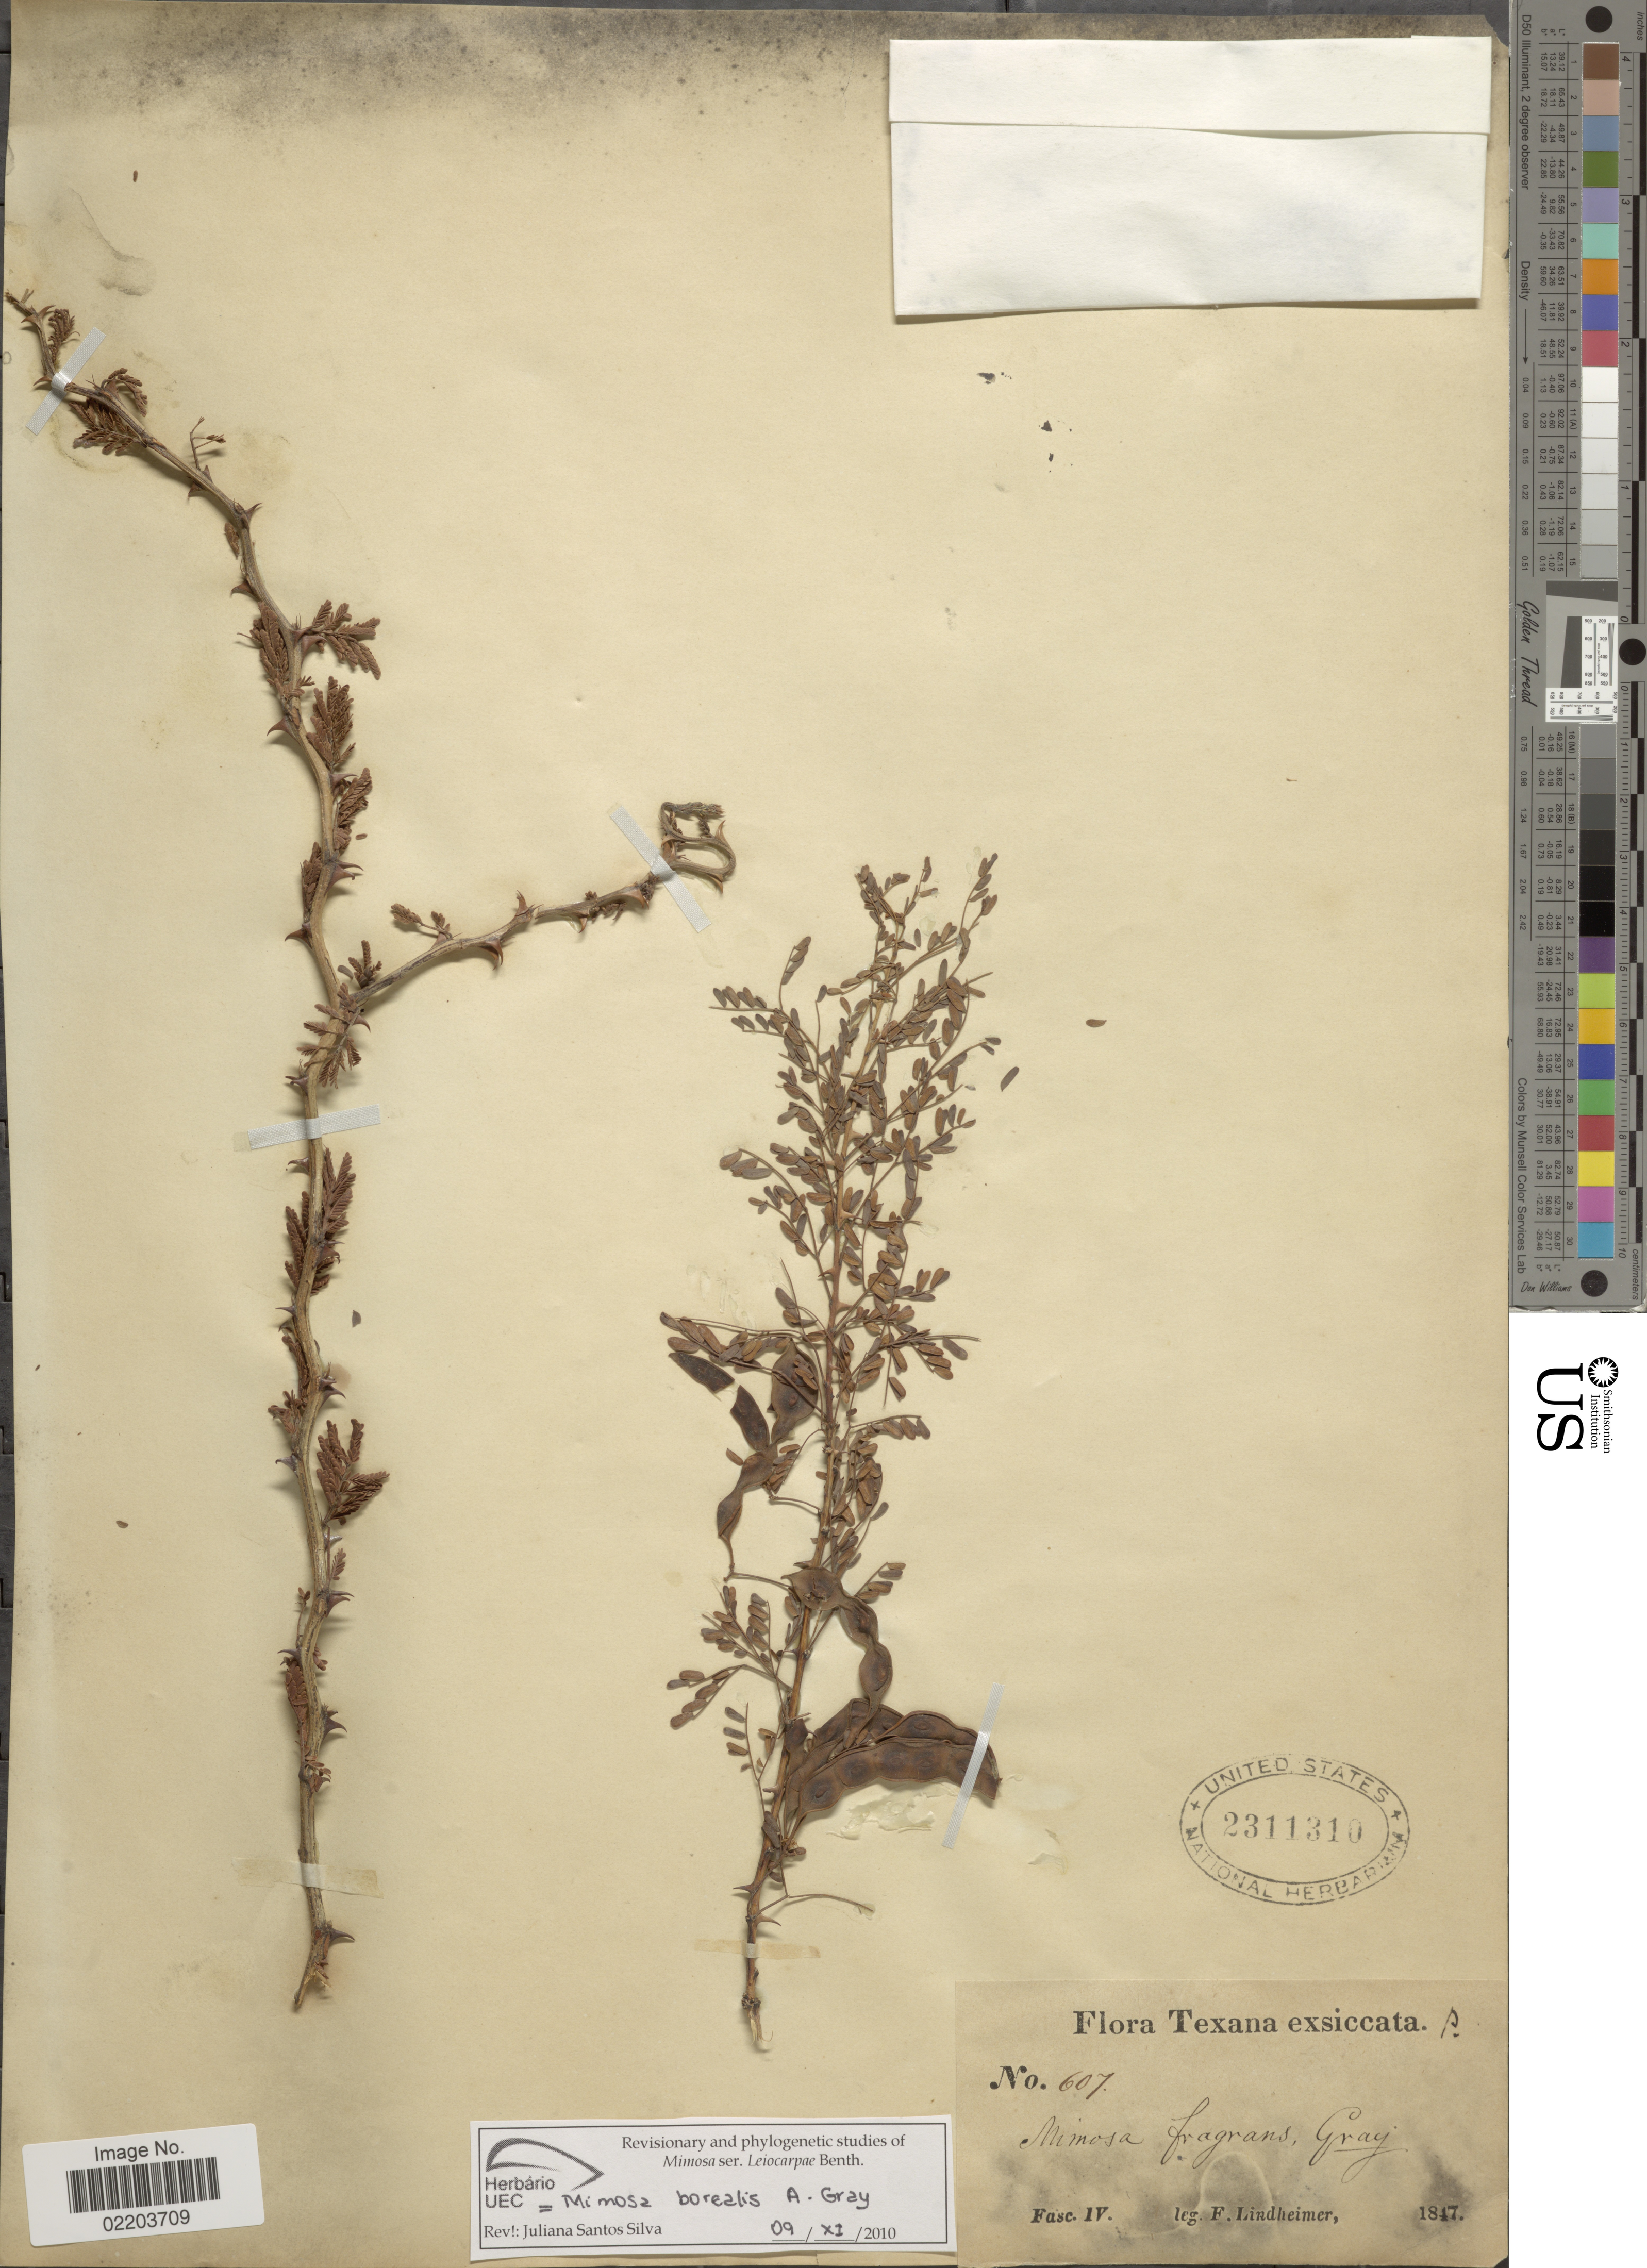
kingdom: Plantae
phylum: Tracheophyta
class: Magnoliopsida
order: Fabales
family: Fabaceae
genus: Mimosa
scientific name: Mimosa borealis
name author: A. Gray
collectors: F. Lindheimer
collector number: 607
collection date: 1847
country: United States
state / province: Texas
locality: Fasc. IV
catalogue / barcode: US 2311310